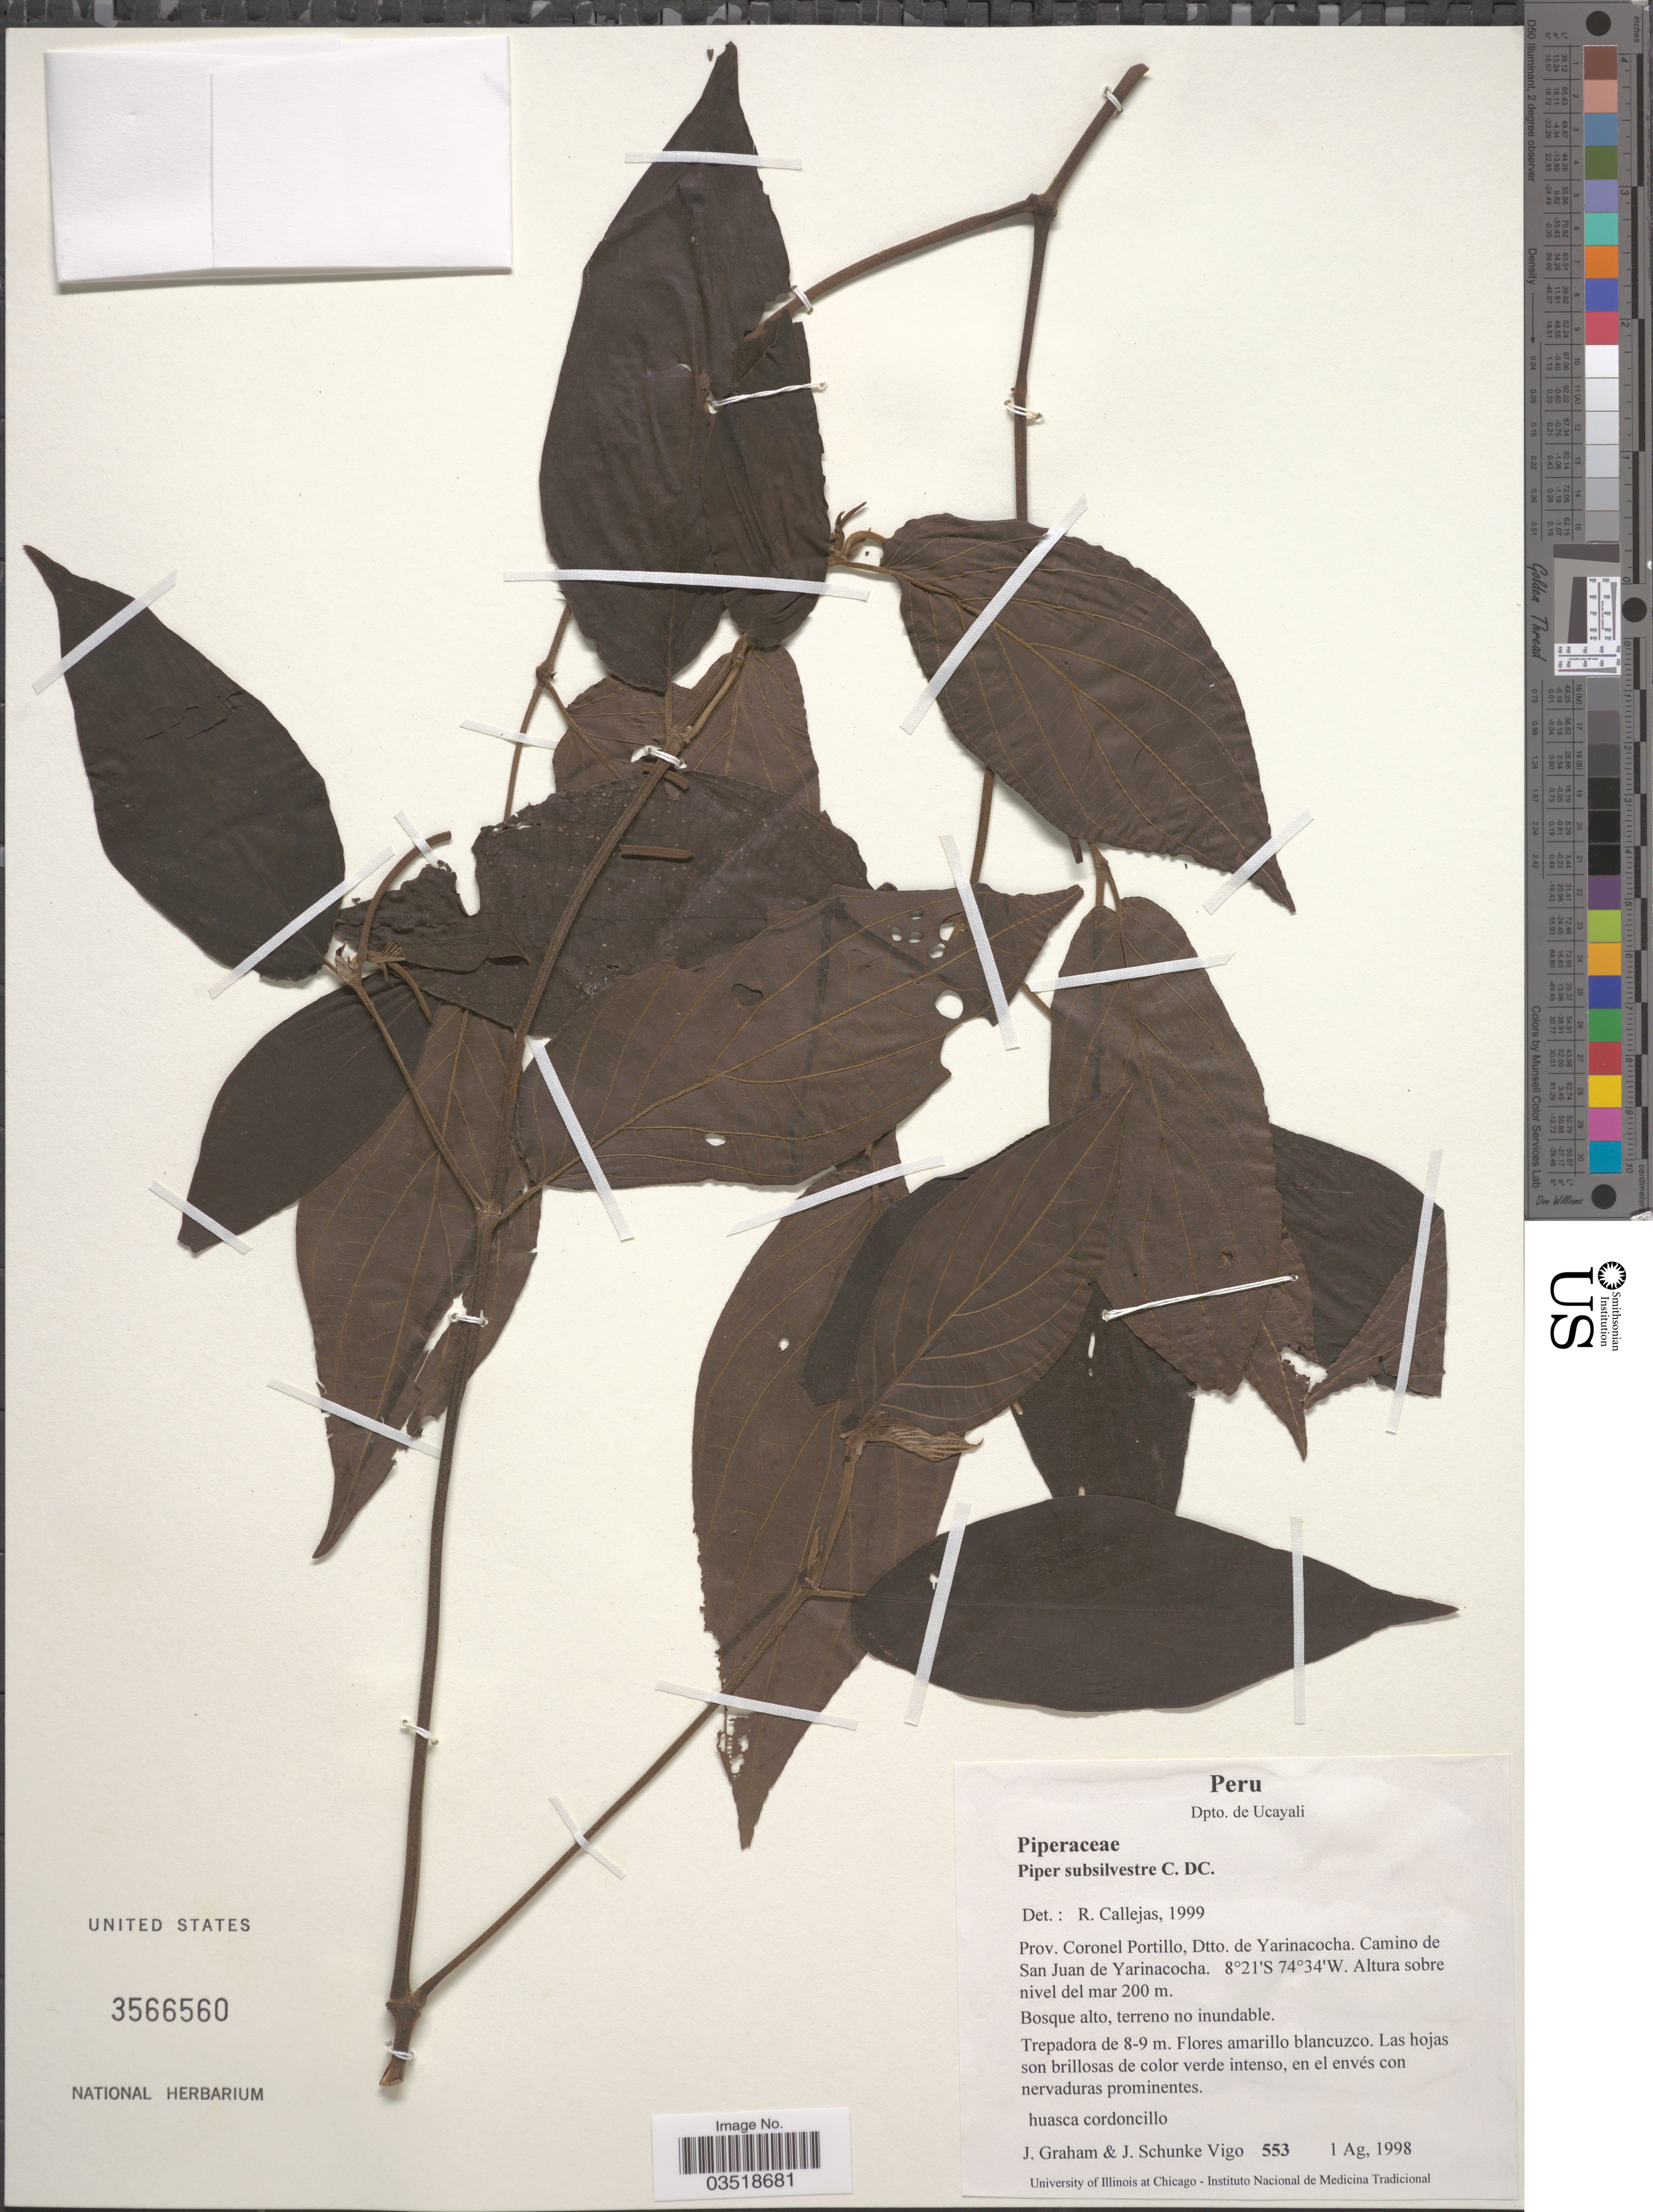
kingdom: Plantae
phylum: Tracheophyta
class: Magnoliopsida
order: Piperales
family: Piperaceae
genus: Piper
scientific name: Piper subsilvestre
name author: C. DC.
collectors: J. Graham & J. Schunke Vigo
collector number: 553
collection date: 1998-08-01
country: Peru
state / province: Ucayali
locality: Dpto. de Ucayali. Prov. Coronel Portillo, Dtto. de Yarinacocha. Camino de San Juan de Yarinacocha.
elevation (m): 200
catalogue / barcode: US 3566560